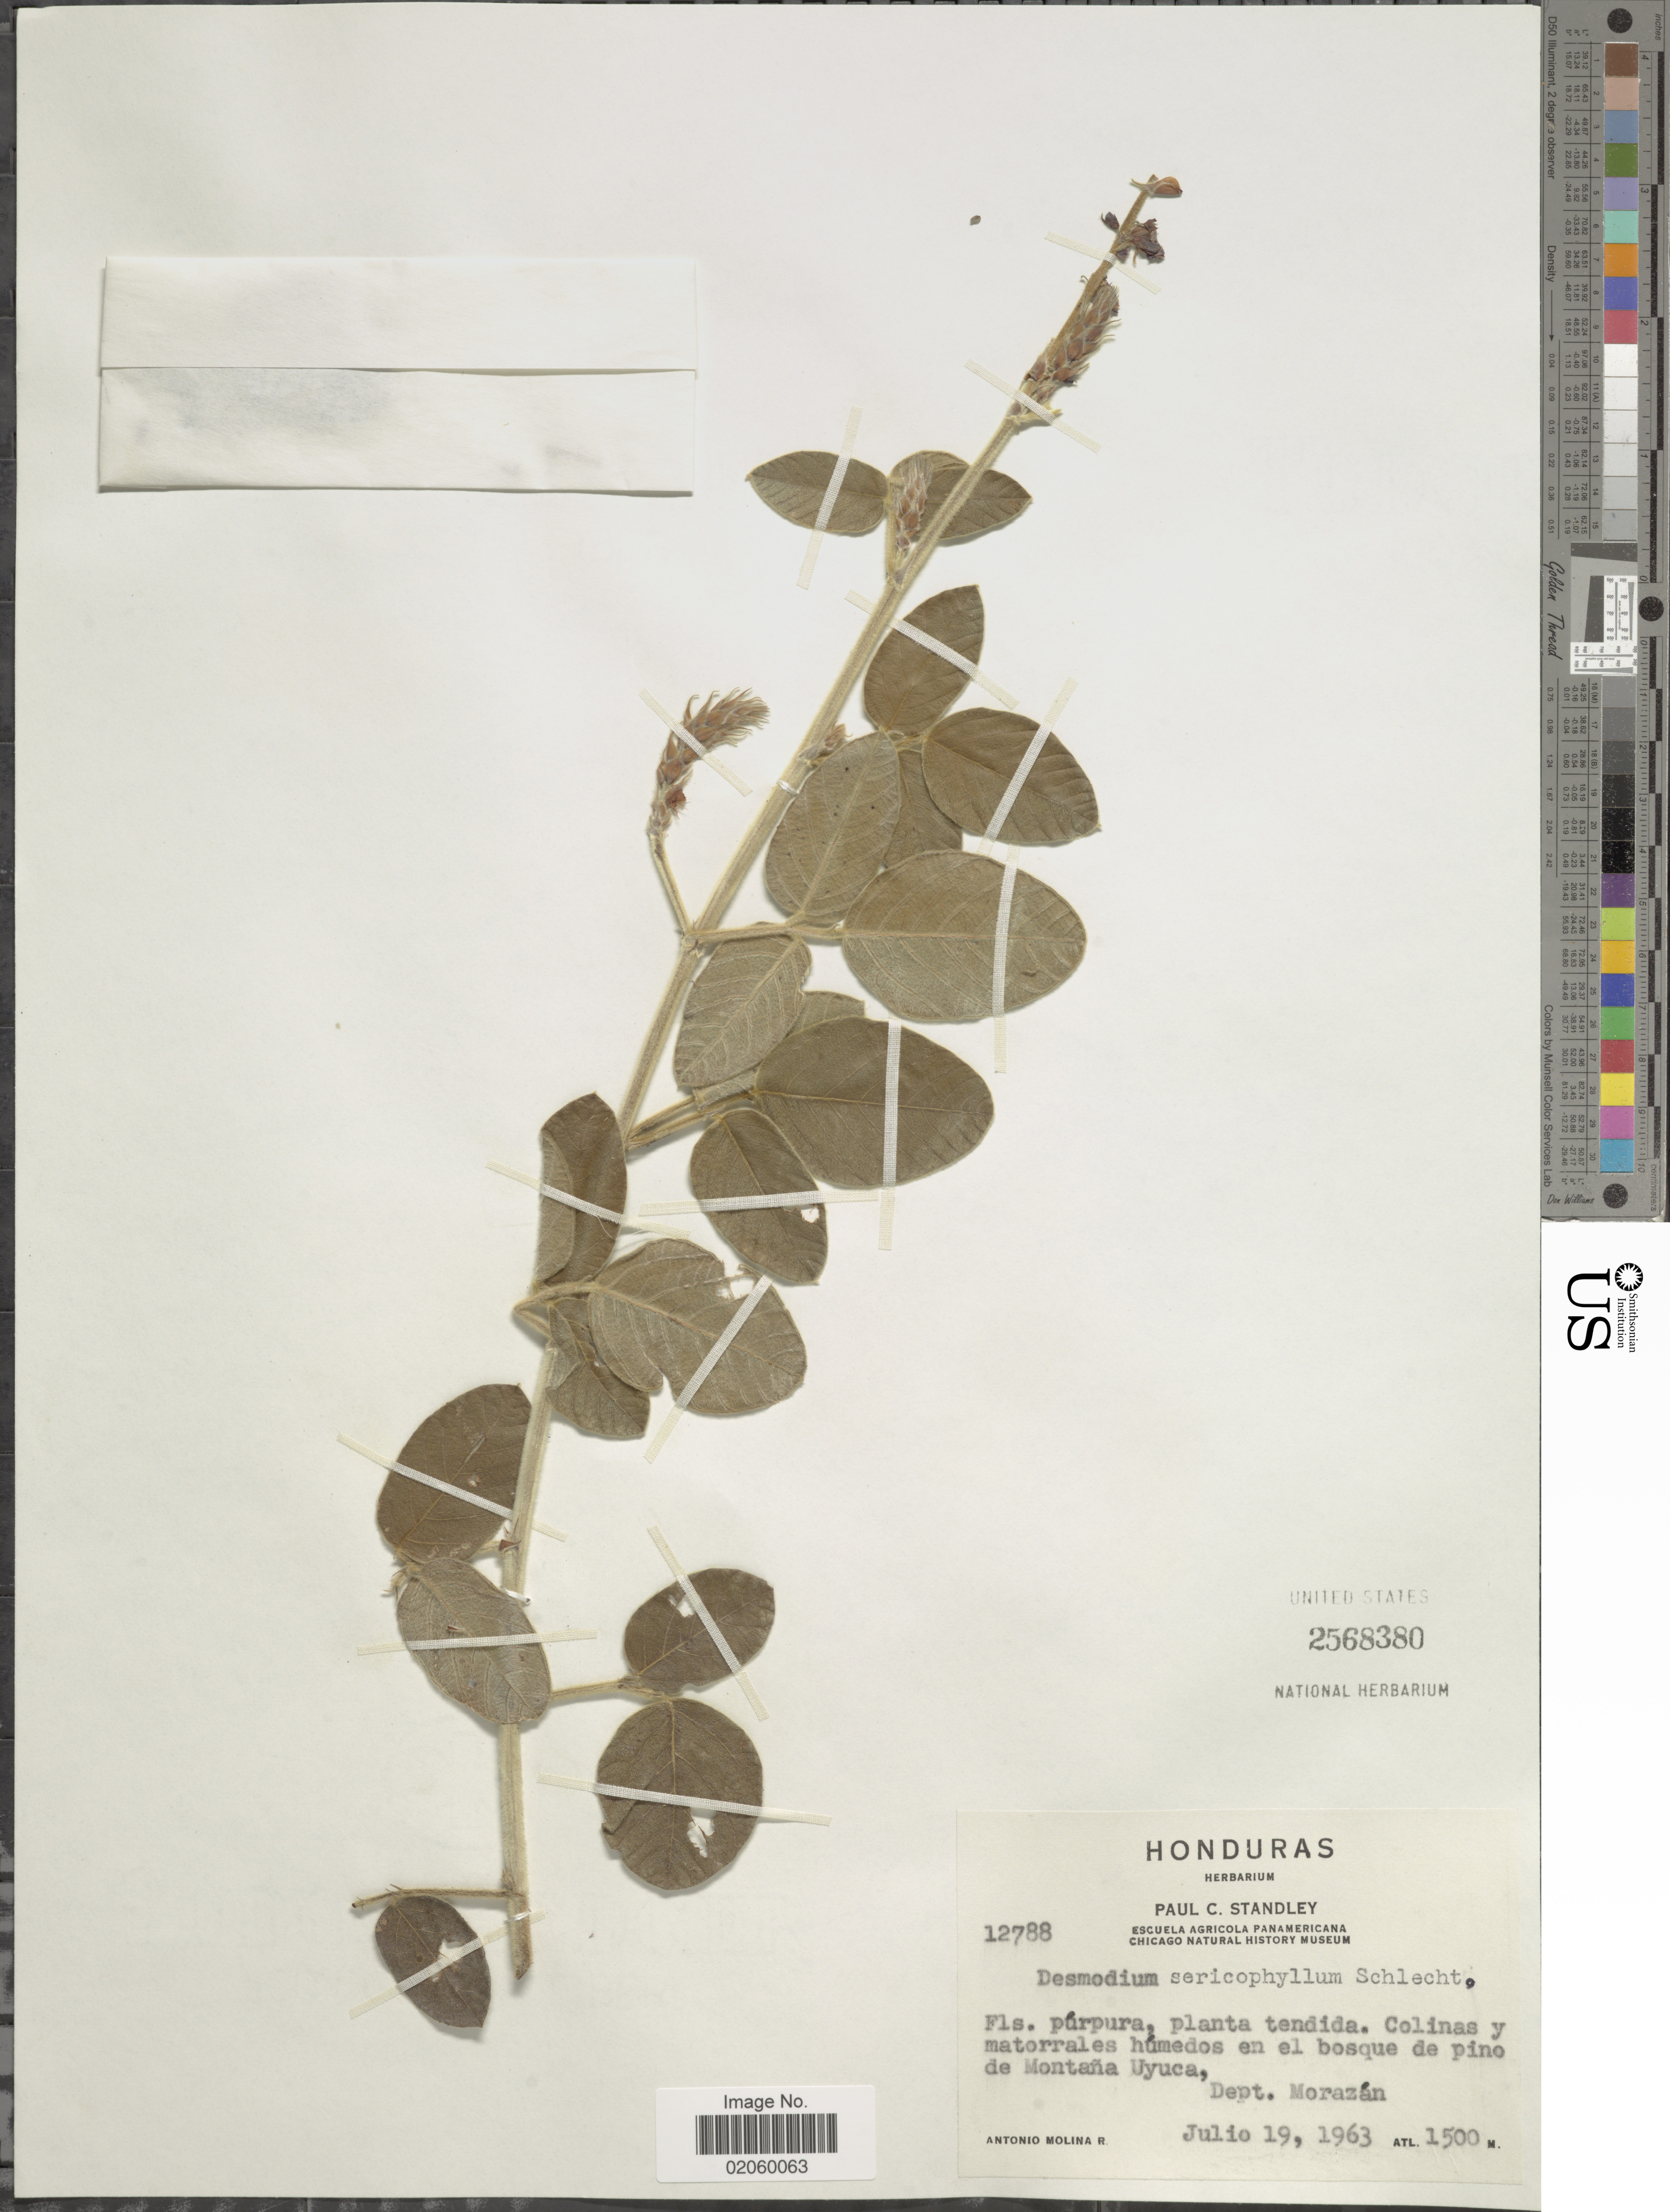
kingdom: Plantae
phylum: Tracheophyta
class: Magnoliopsida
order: Fabales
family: Fabaceae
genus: Desmodium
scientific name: Desmodium sericophyllum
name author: Schltdl.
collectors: A. Molina R.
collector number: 12788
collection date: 1963-07-19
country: Honduras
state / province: Fco. Morazán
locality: Colinas y matorrales humedos en el bosqe de pino de Montana Uyuca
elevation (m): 1500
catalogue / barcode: US 2568380